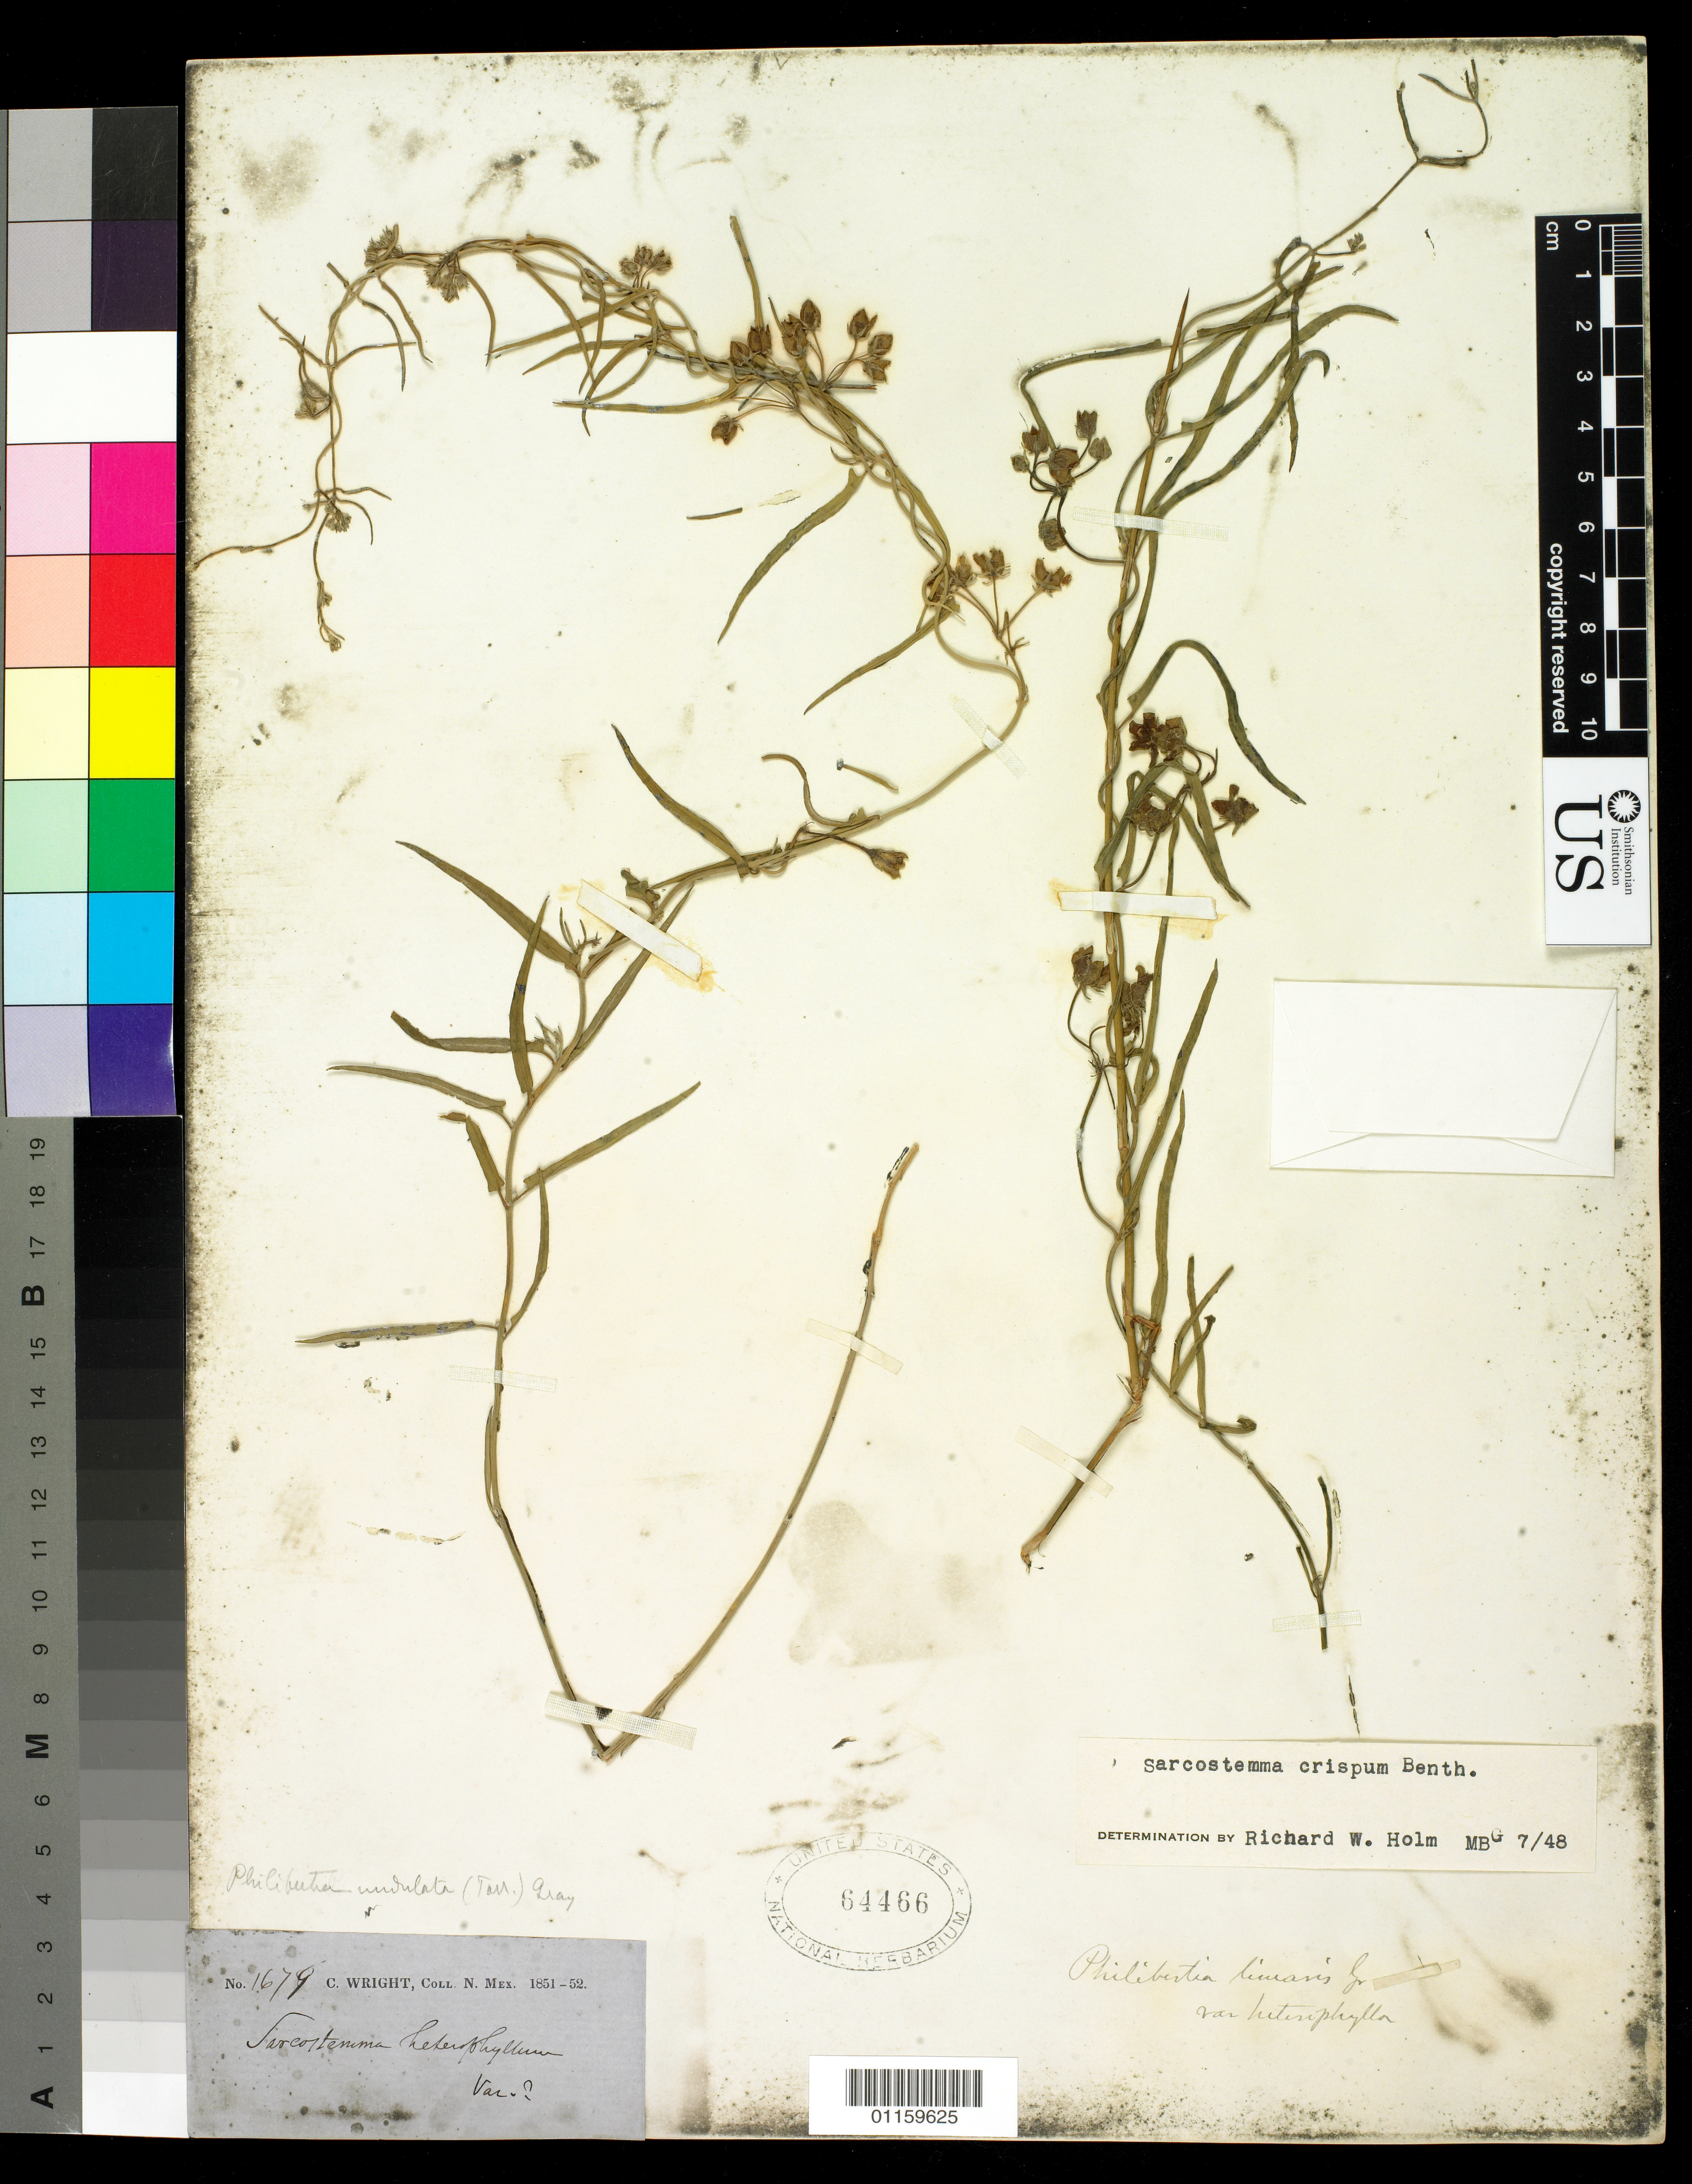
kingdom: Plantae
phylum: Tracheophyta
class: Magnoliopsida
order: Gentianales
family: Apocynaceae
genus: Sarcostemma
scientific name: Sarcostemma crispum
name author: Benth.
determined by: Holm, --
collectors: C. Wright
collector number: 1679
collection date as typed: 1851 to -- --- 1852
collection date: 1851/1852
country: United States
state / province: New Mexico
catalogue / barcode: US 64466